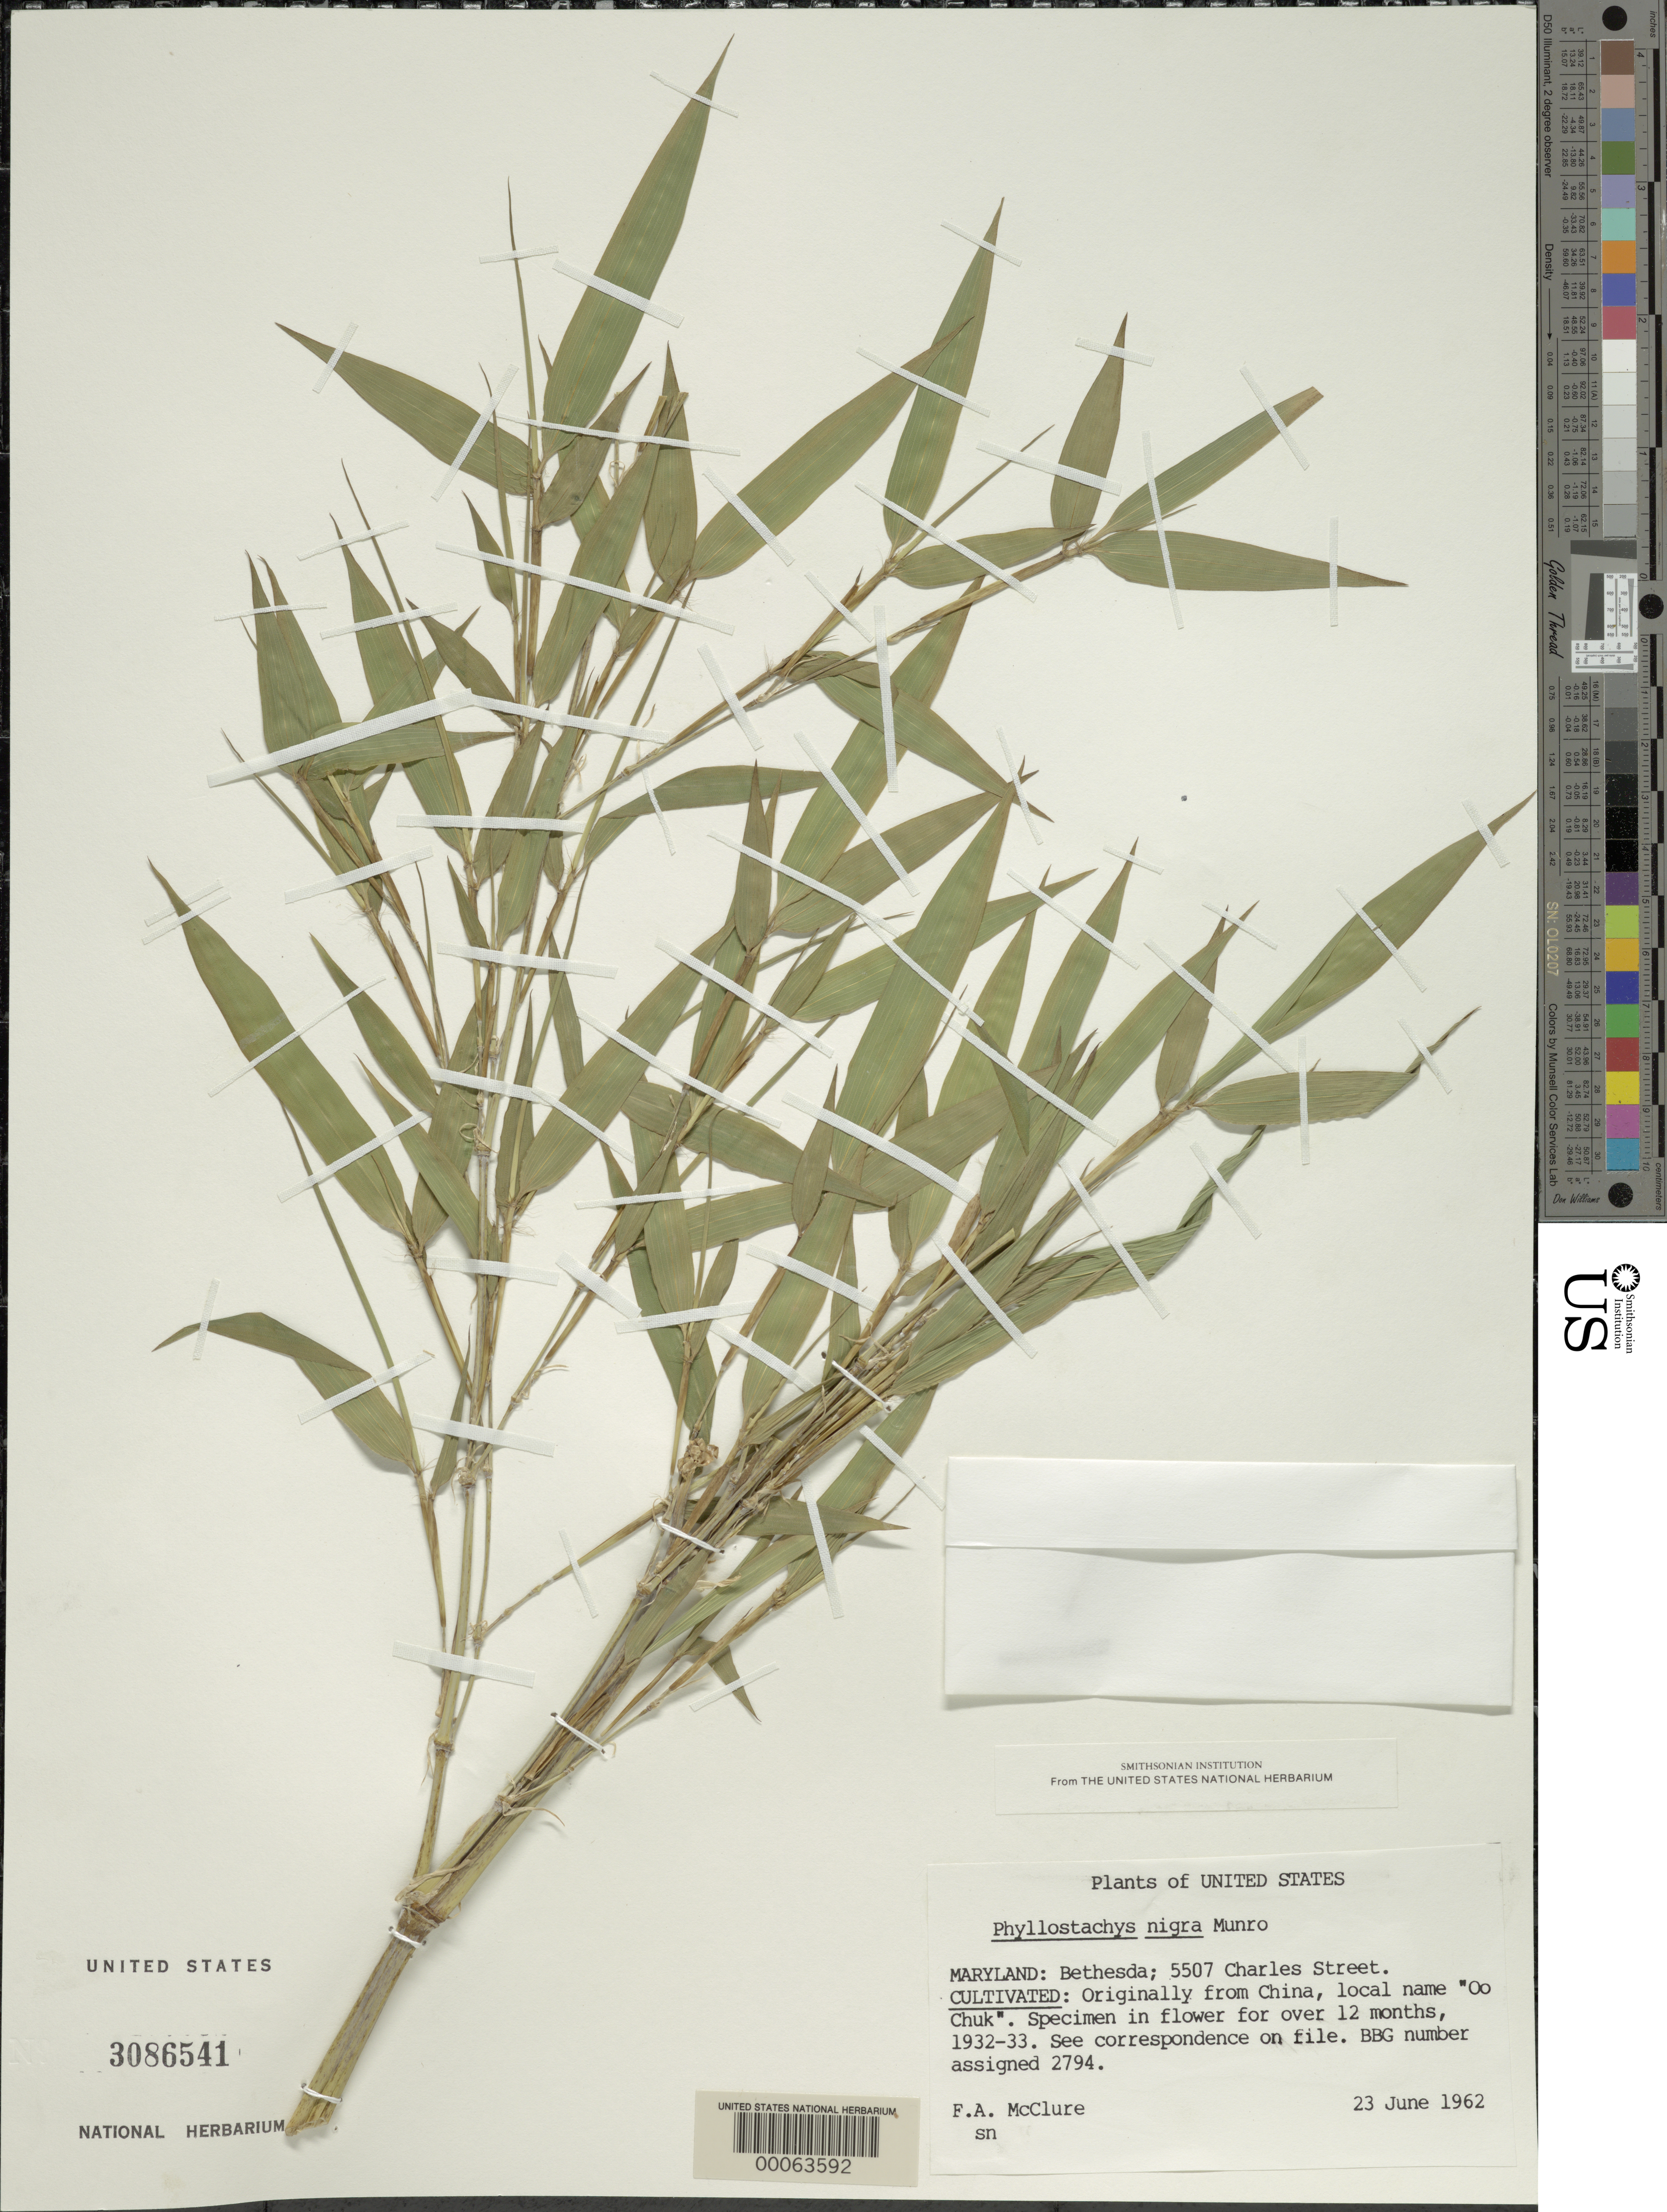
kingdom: Plantae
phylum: Tracheophyta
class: Liliopsida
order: Poales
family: Poaceae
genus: Phyllostachys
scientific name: Phyllostachys nigra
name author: (Lodd. ex Lindl.) Munro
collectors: F. A. McClure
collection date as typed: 23 Jun 1962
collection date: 1962-06-23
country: United States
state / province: Maryland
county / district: Montgomery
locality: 5507 Charles Street, Bethesda (McClure's garden)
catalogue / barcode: US 3086541